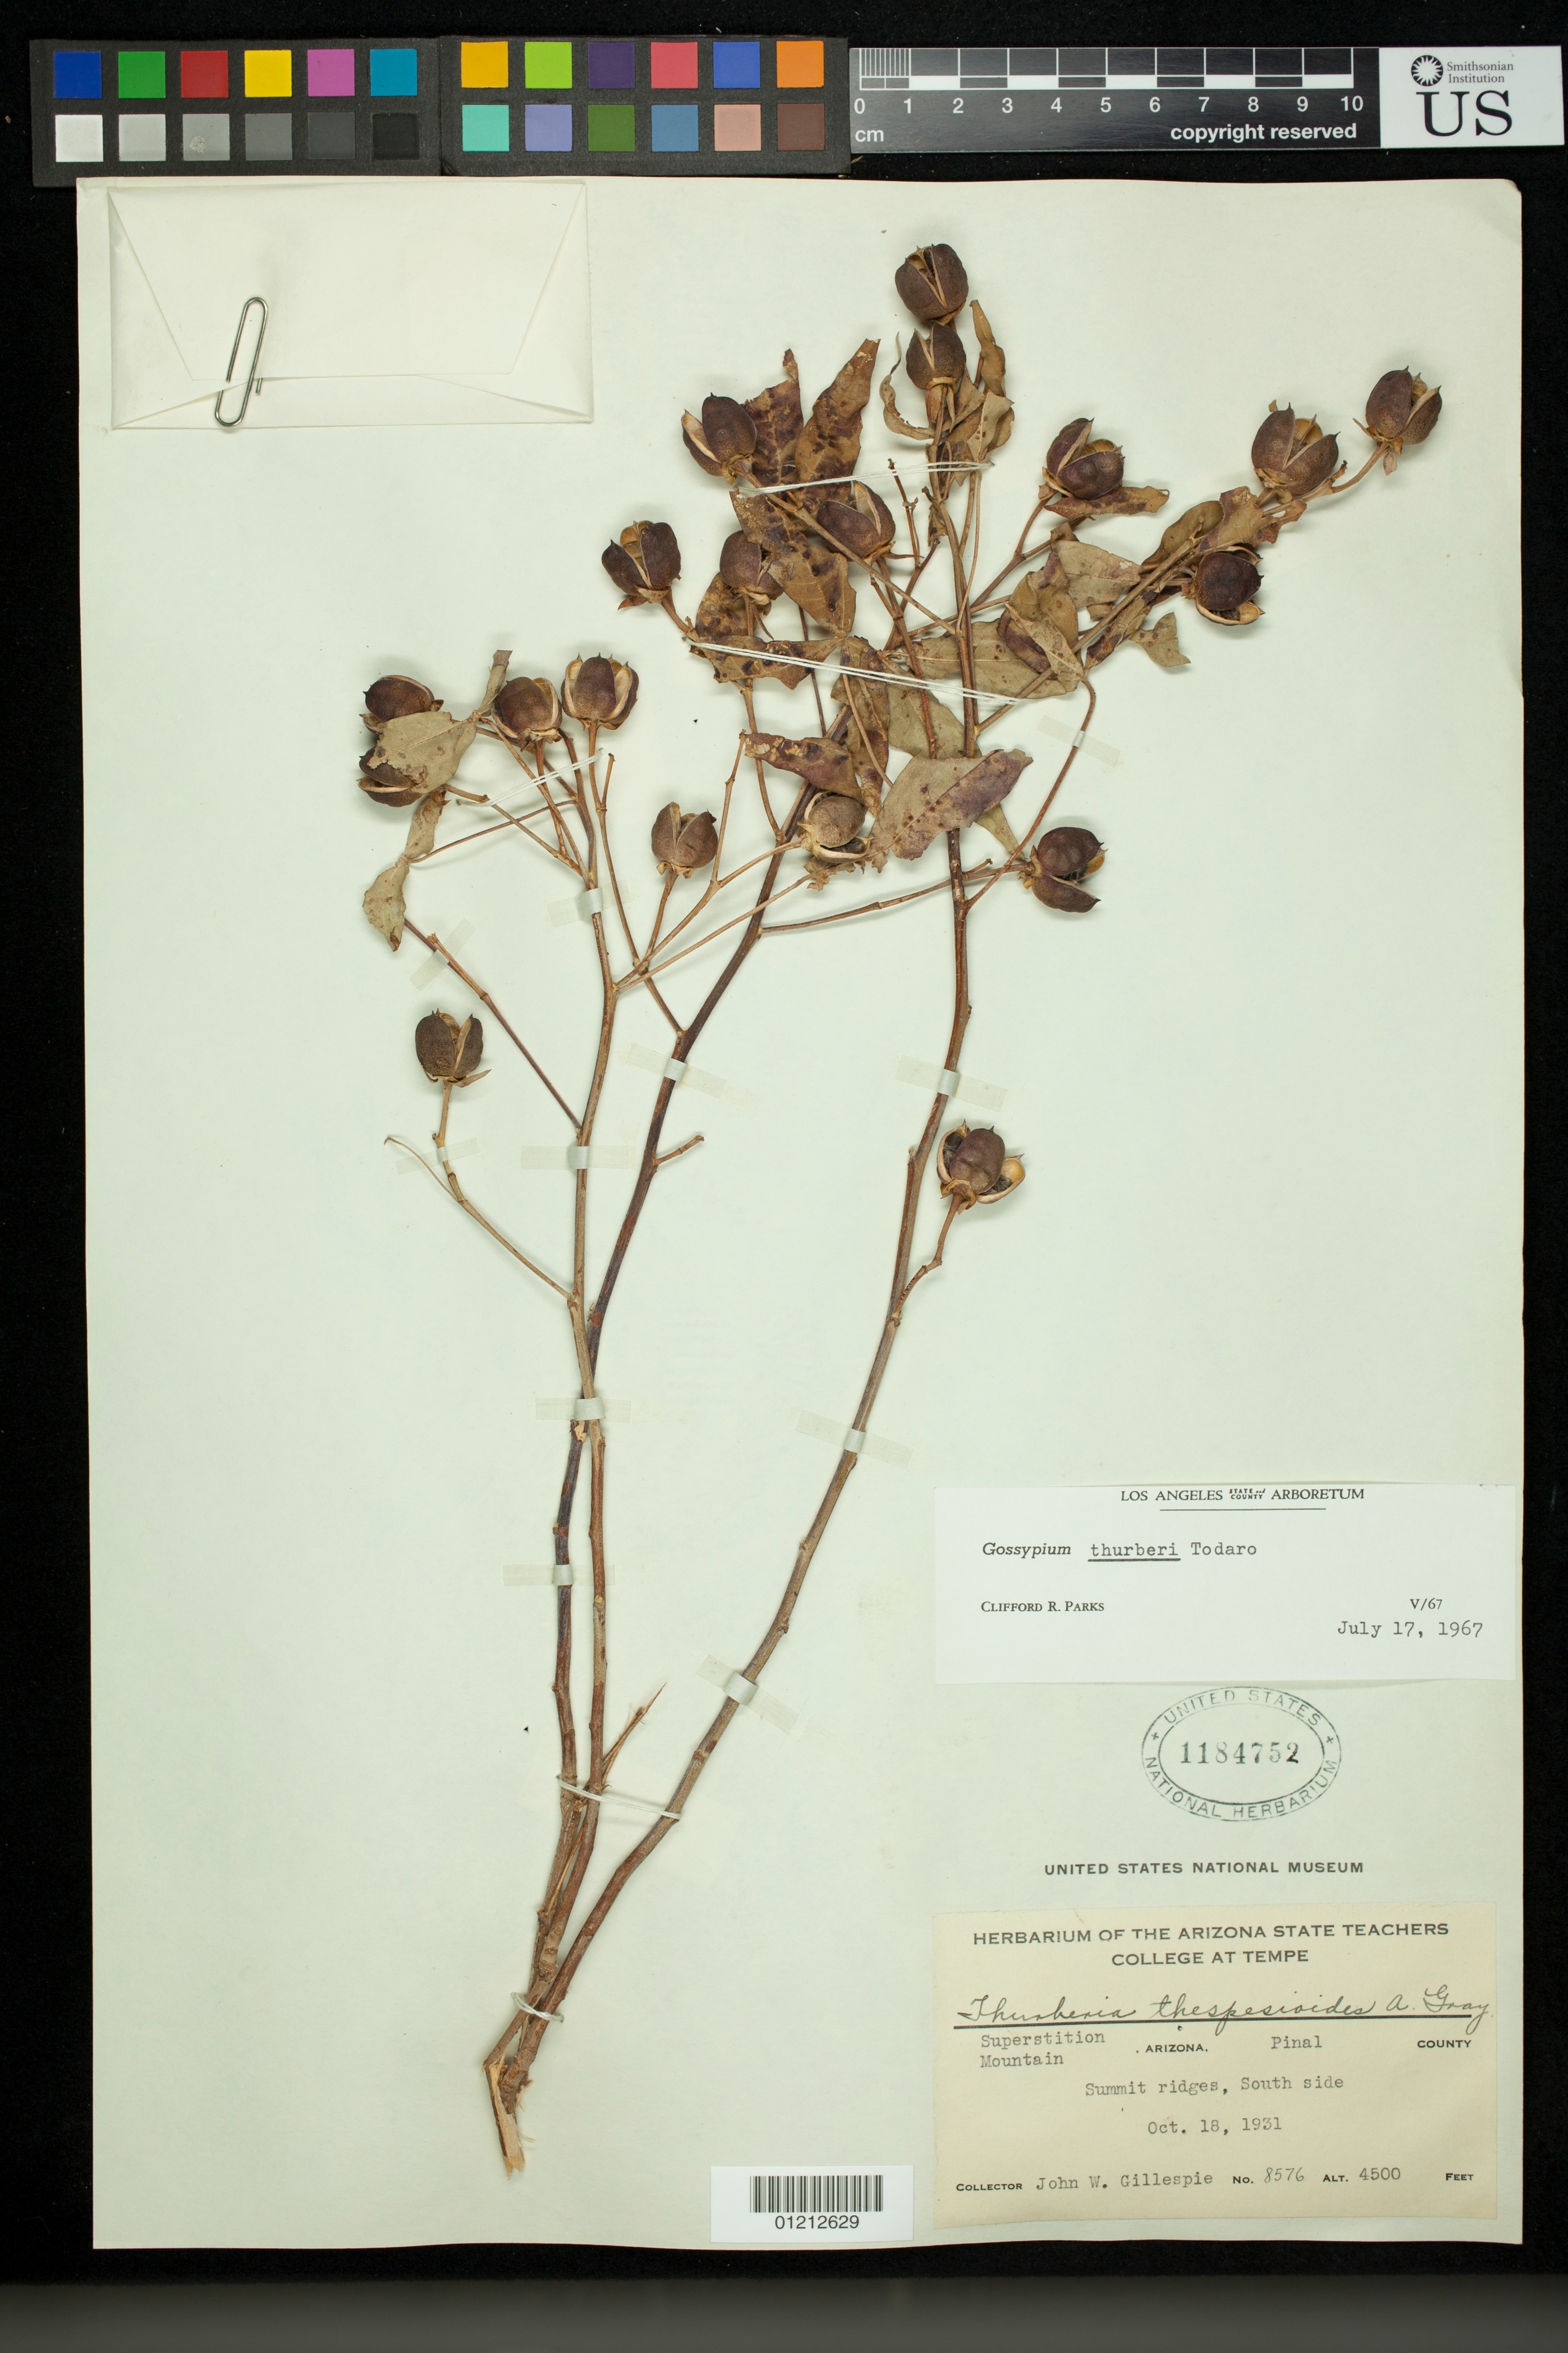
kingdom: Plantae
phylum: Tracheophyta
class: Magnoliopsida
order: Malvales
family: Malvaceae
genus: Gossypium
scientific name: Gossypium thurberi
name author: Tod.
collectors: J. W. Gillespie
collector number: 8576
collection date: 1931-10-18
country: United States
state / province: Arizona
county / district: Pinal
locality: Superstition Mountain, Summit Ridges, south side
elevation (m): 1372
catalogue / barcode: US 1184752